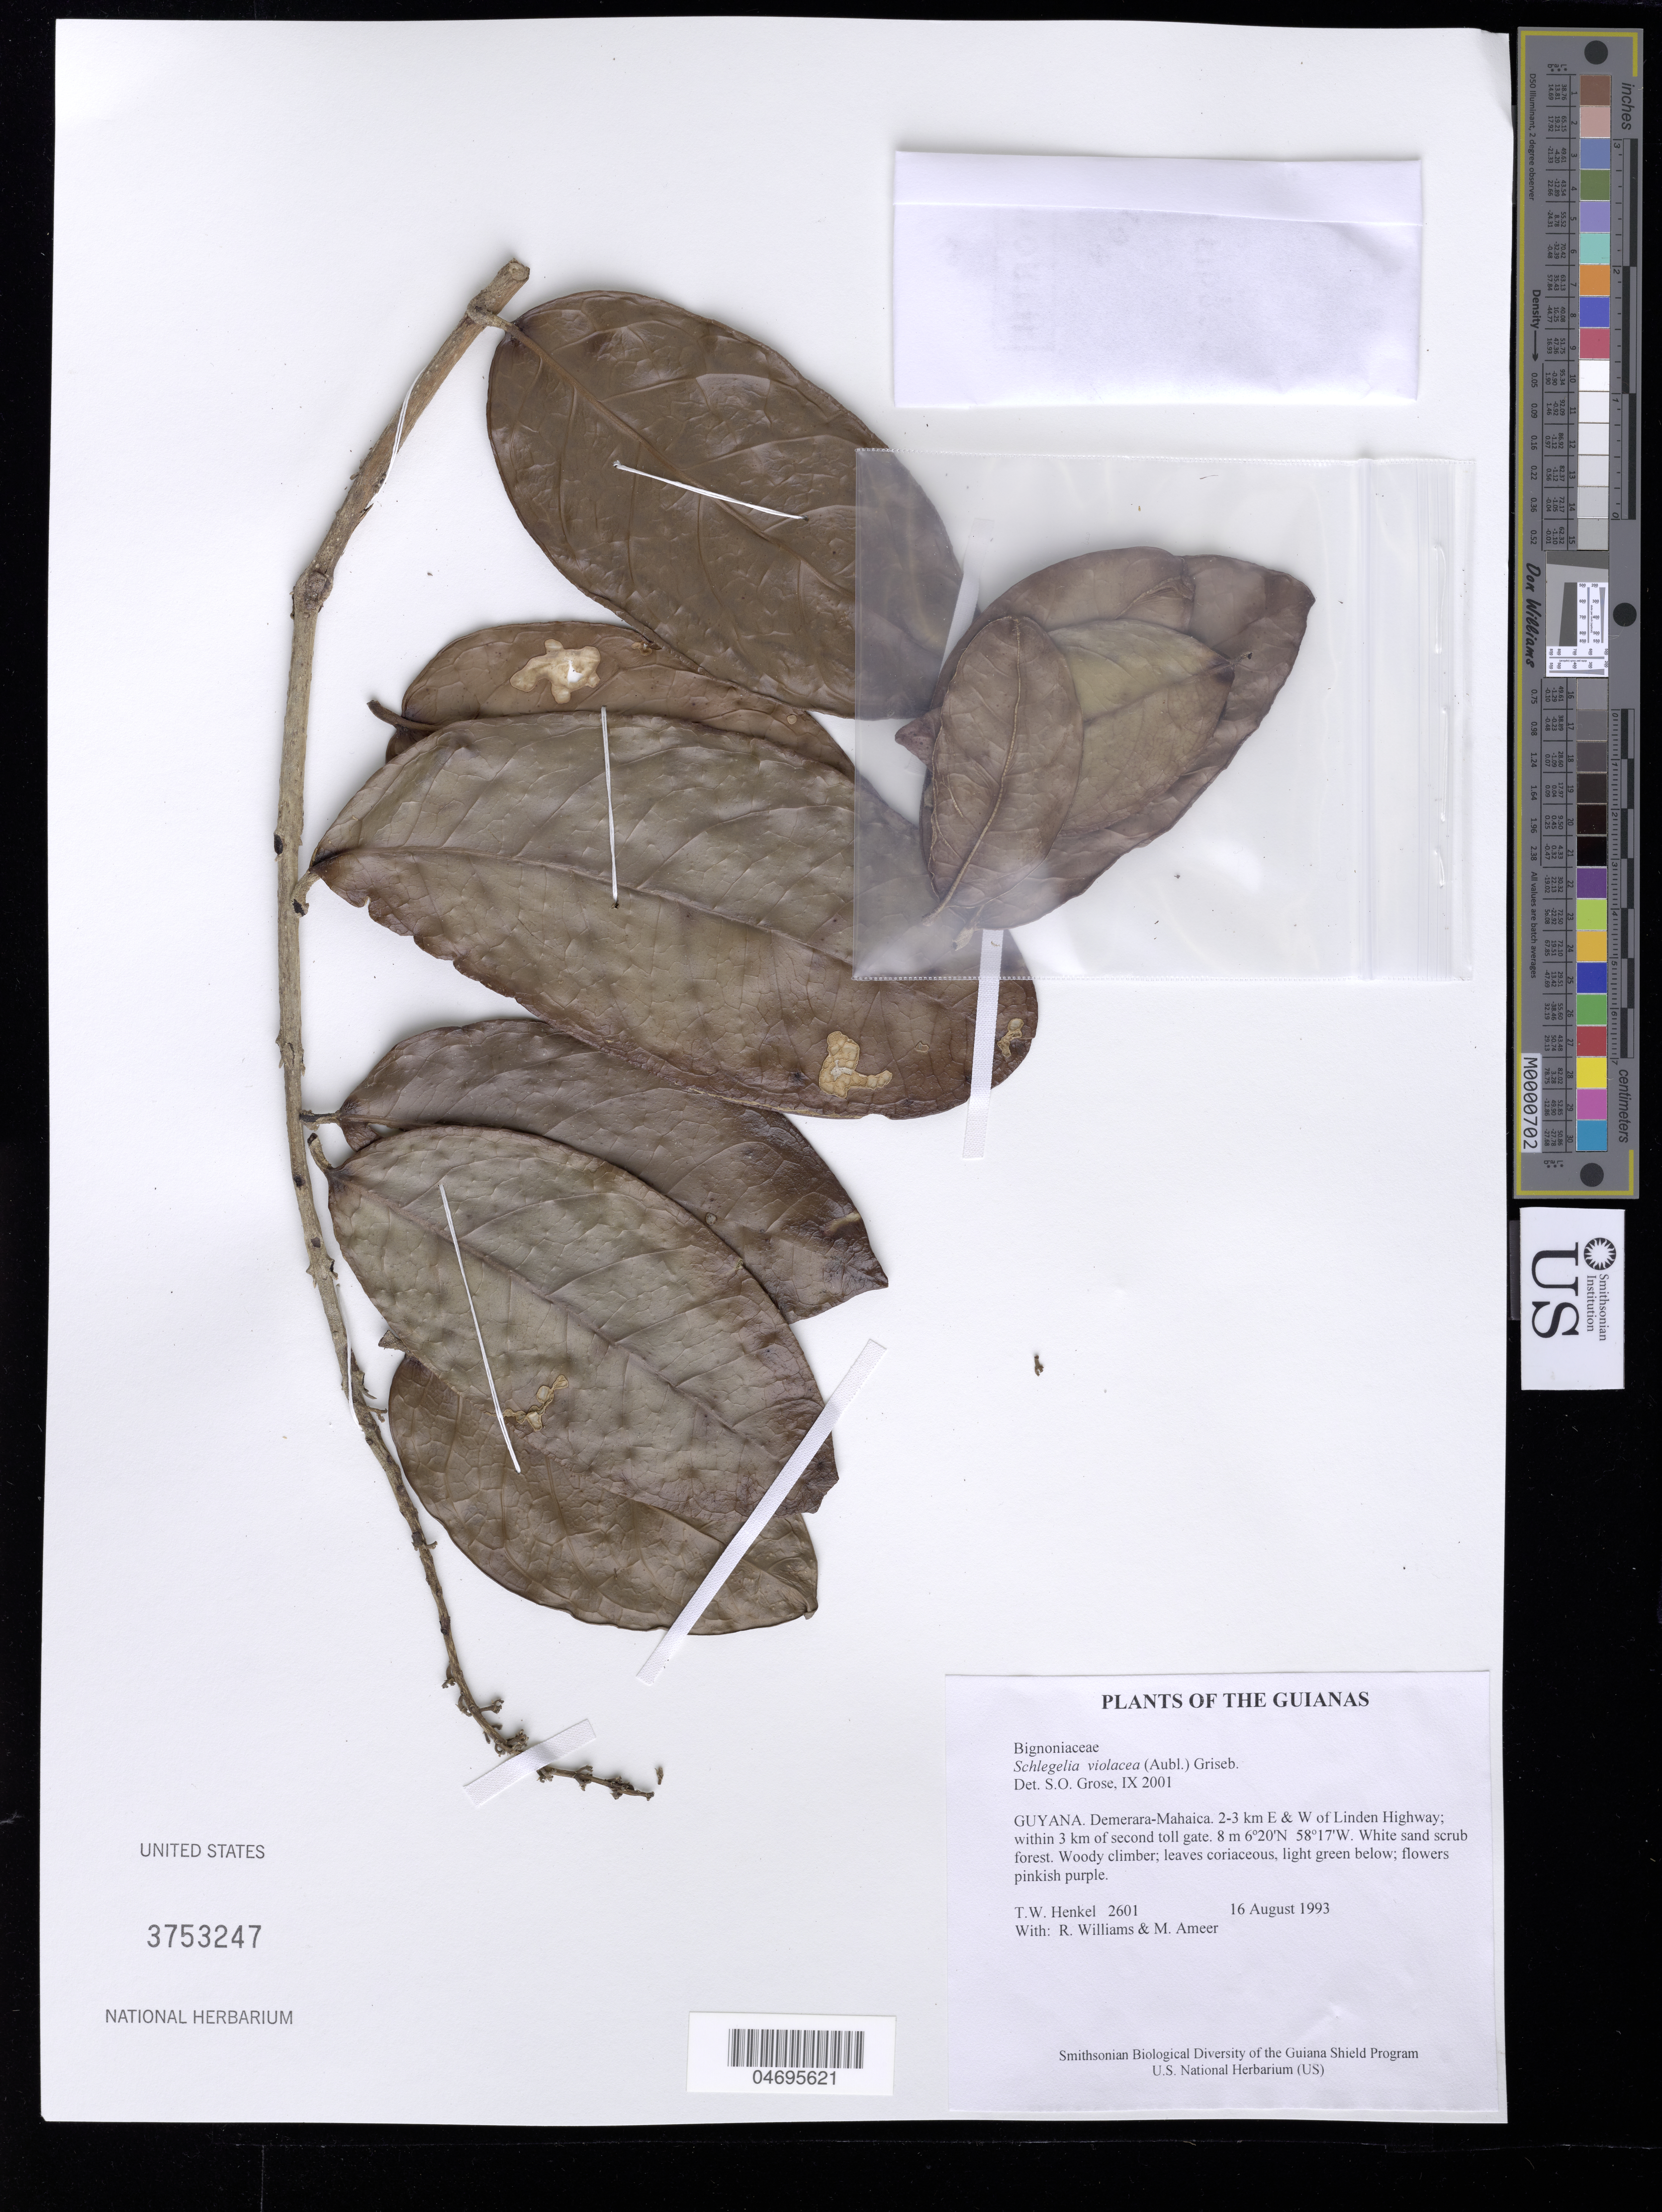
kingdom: Plantae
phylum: Tracheophyta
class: Magnoliopsida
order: Lamiales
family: Schlegeliaceae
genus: Schlegelia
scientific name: Schlegelia violacea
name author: (Aubl.) Griseb.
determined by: Grose, S. O.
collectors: T. Henkel, R. Williams & M. Ameer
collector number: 2601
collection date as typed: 16 August 1993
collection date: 1993-08-16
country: Guyana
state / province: Demerara-Mahaica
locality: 2-3 km E & W of Linden Highway; within 3 km of second toll gate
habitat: White sand scrub forest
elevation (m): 8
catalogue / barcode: US 3753247